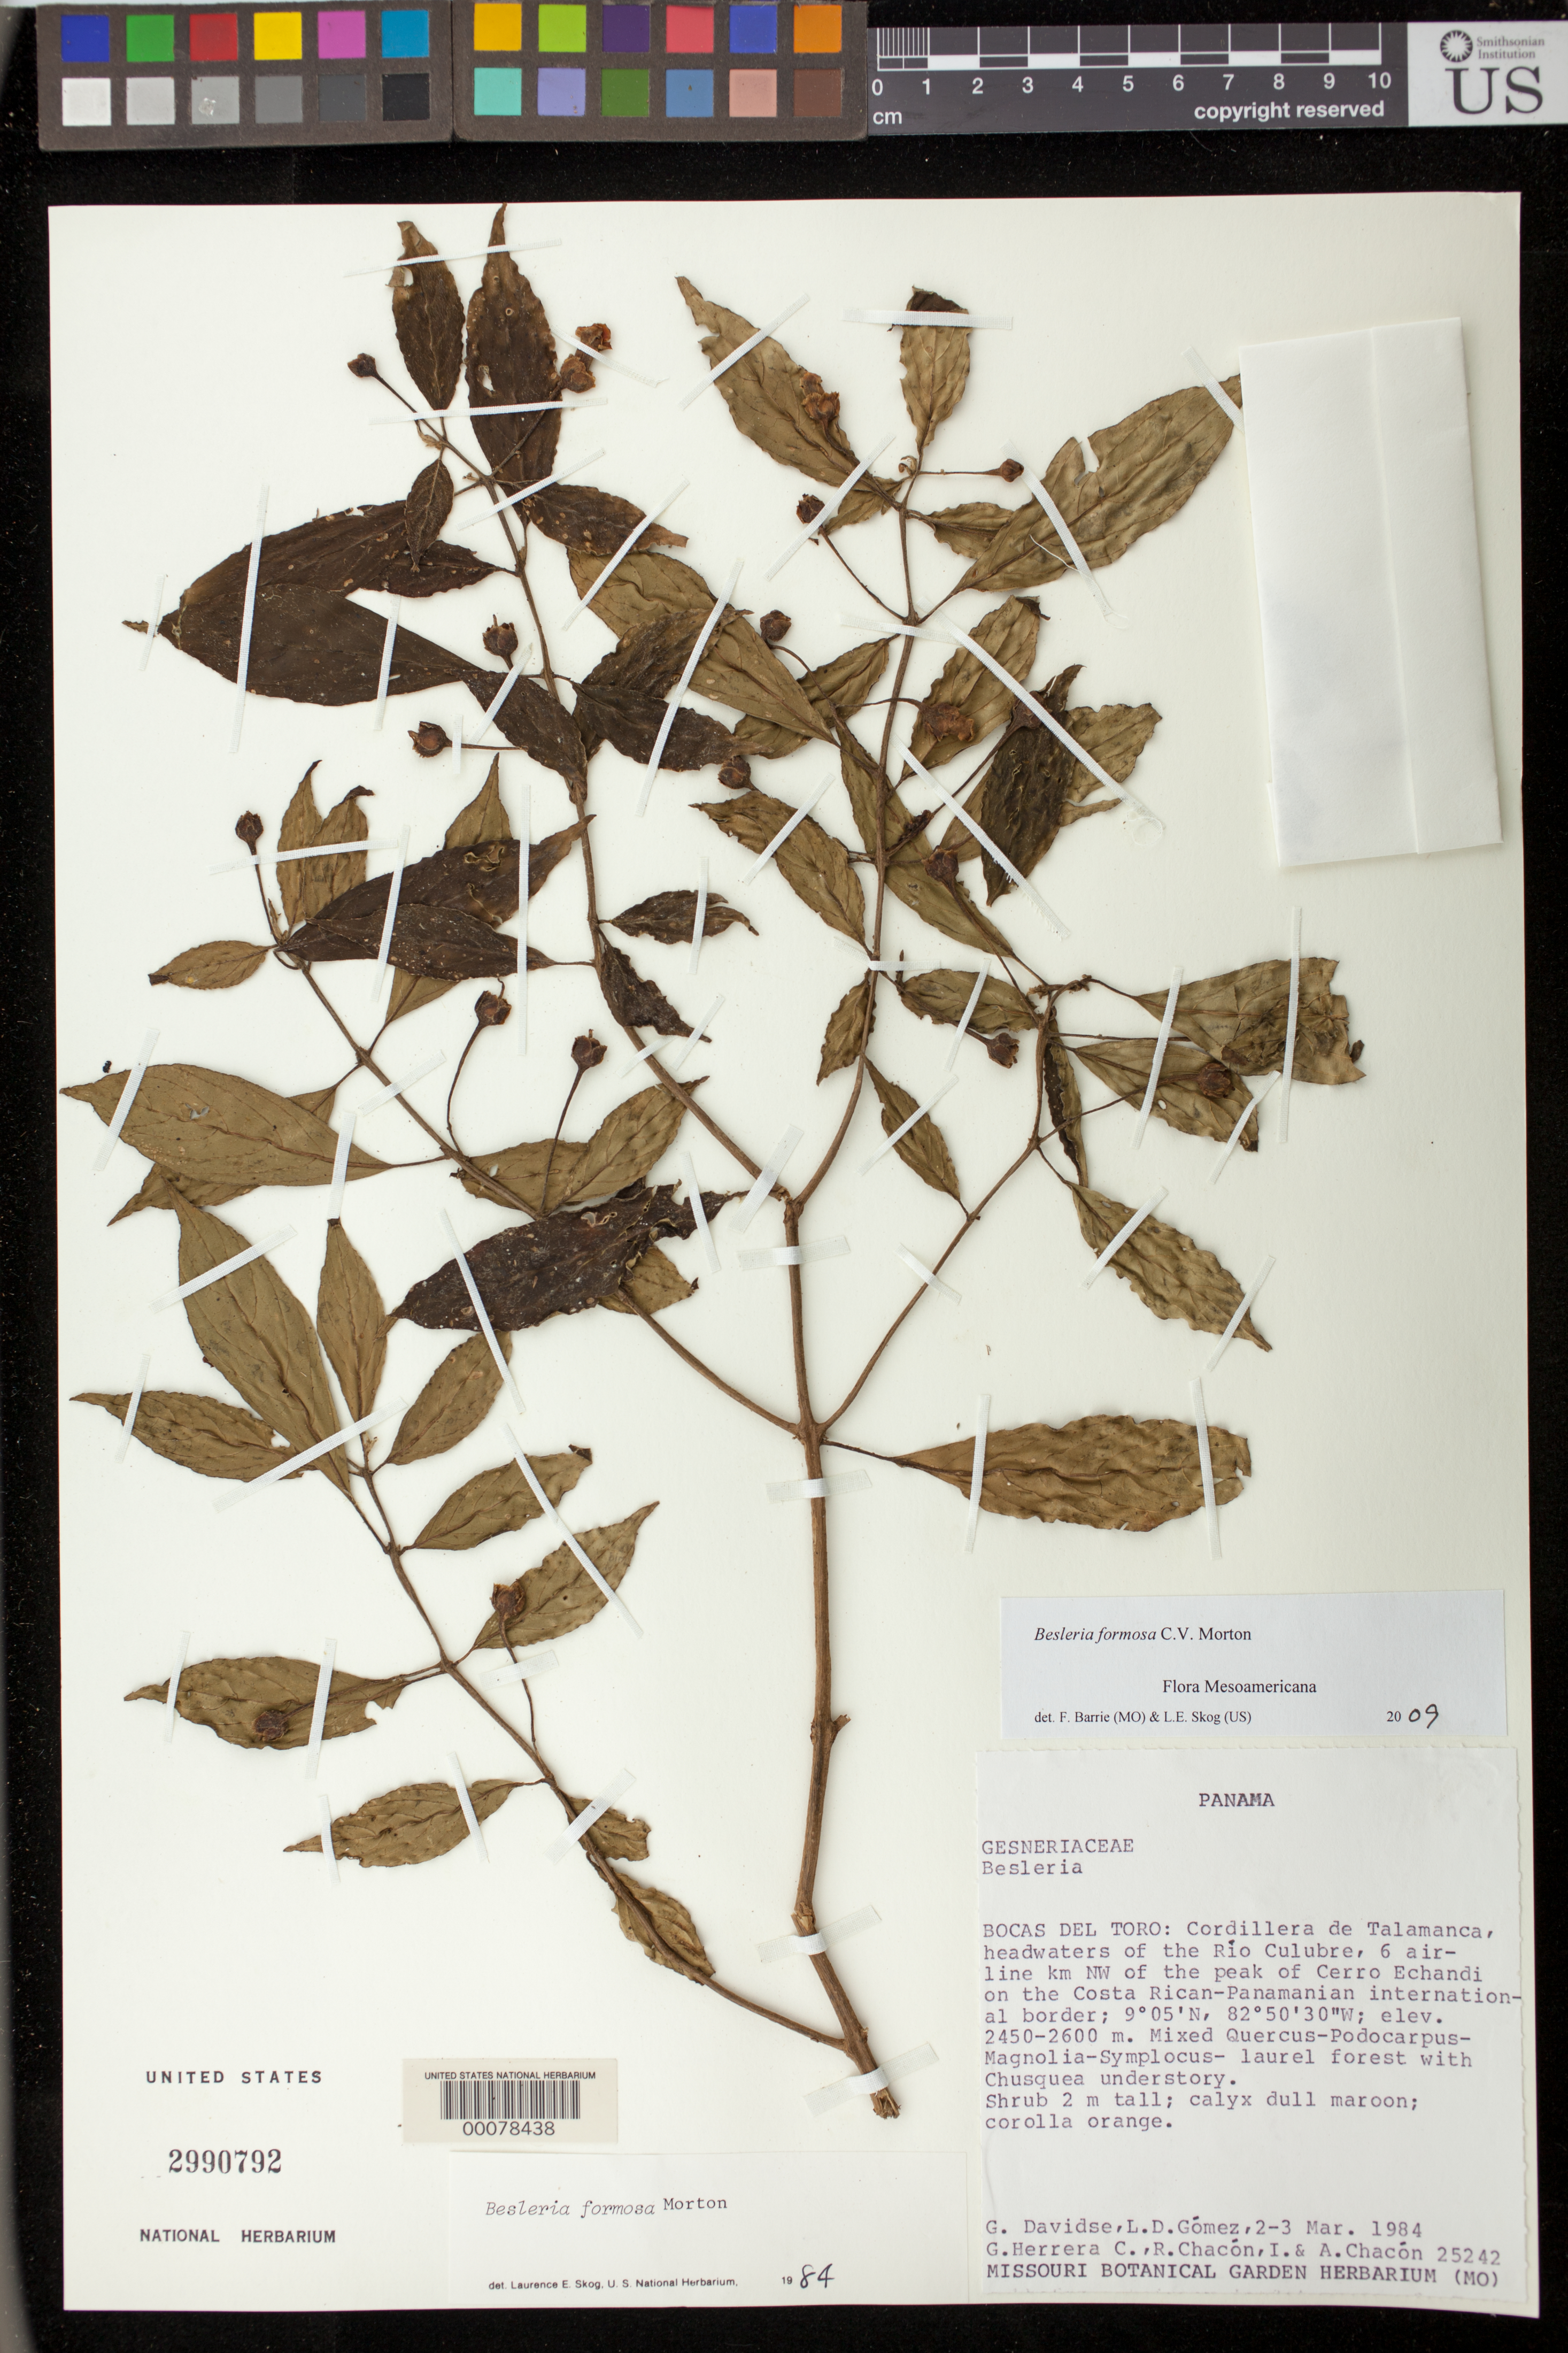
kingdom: Plantae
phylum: Tracheophyta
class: Magnoliopsida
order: Lamiales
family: Gesneriaceae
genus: Besleria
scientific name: Besleria amabilis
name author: C.V. Morton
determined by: Skog, Laurence E.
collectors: G. Davidse, L. D. Gómez, G. Herrera, R. Chacón, I. Chacon & A. Chacón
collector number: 25242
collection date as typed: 2-3 Mar 1984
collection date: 1984-03-02/1984-03-03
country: Panama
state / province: Bocas del Toro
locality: Cordillera de Talamanca, headwaters of the Rio Culubre, 6 airline km NW of the peak of Cerro Echandi on the CR-P border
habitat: Mixed Quercus - Podocarpus - Magnolia - Symplocus - laurel forest with chusquea understory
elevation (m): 2450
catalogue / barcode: US 2990792